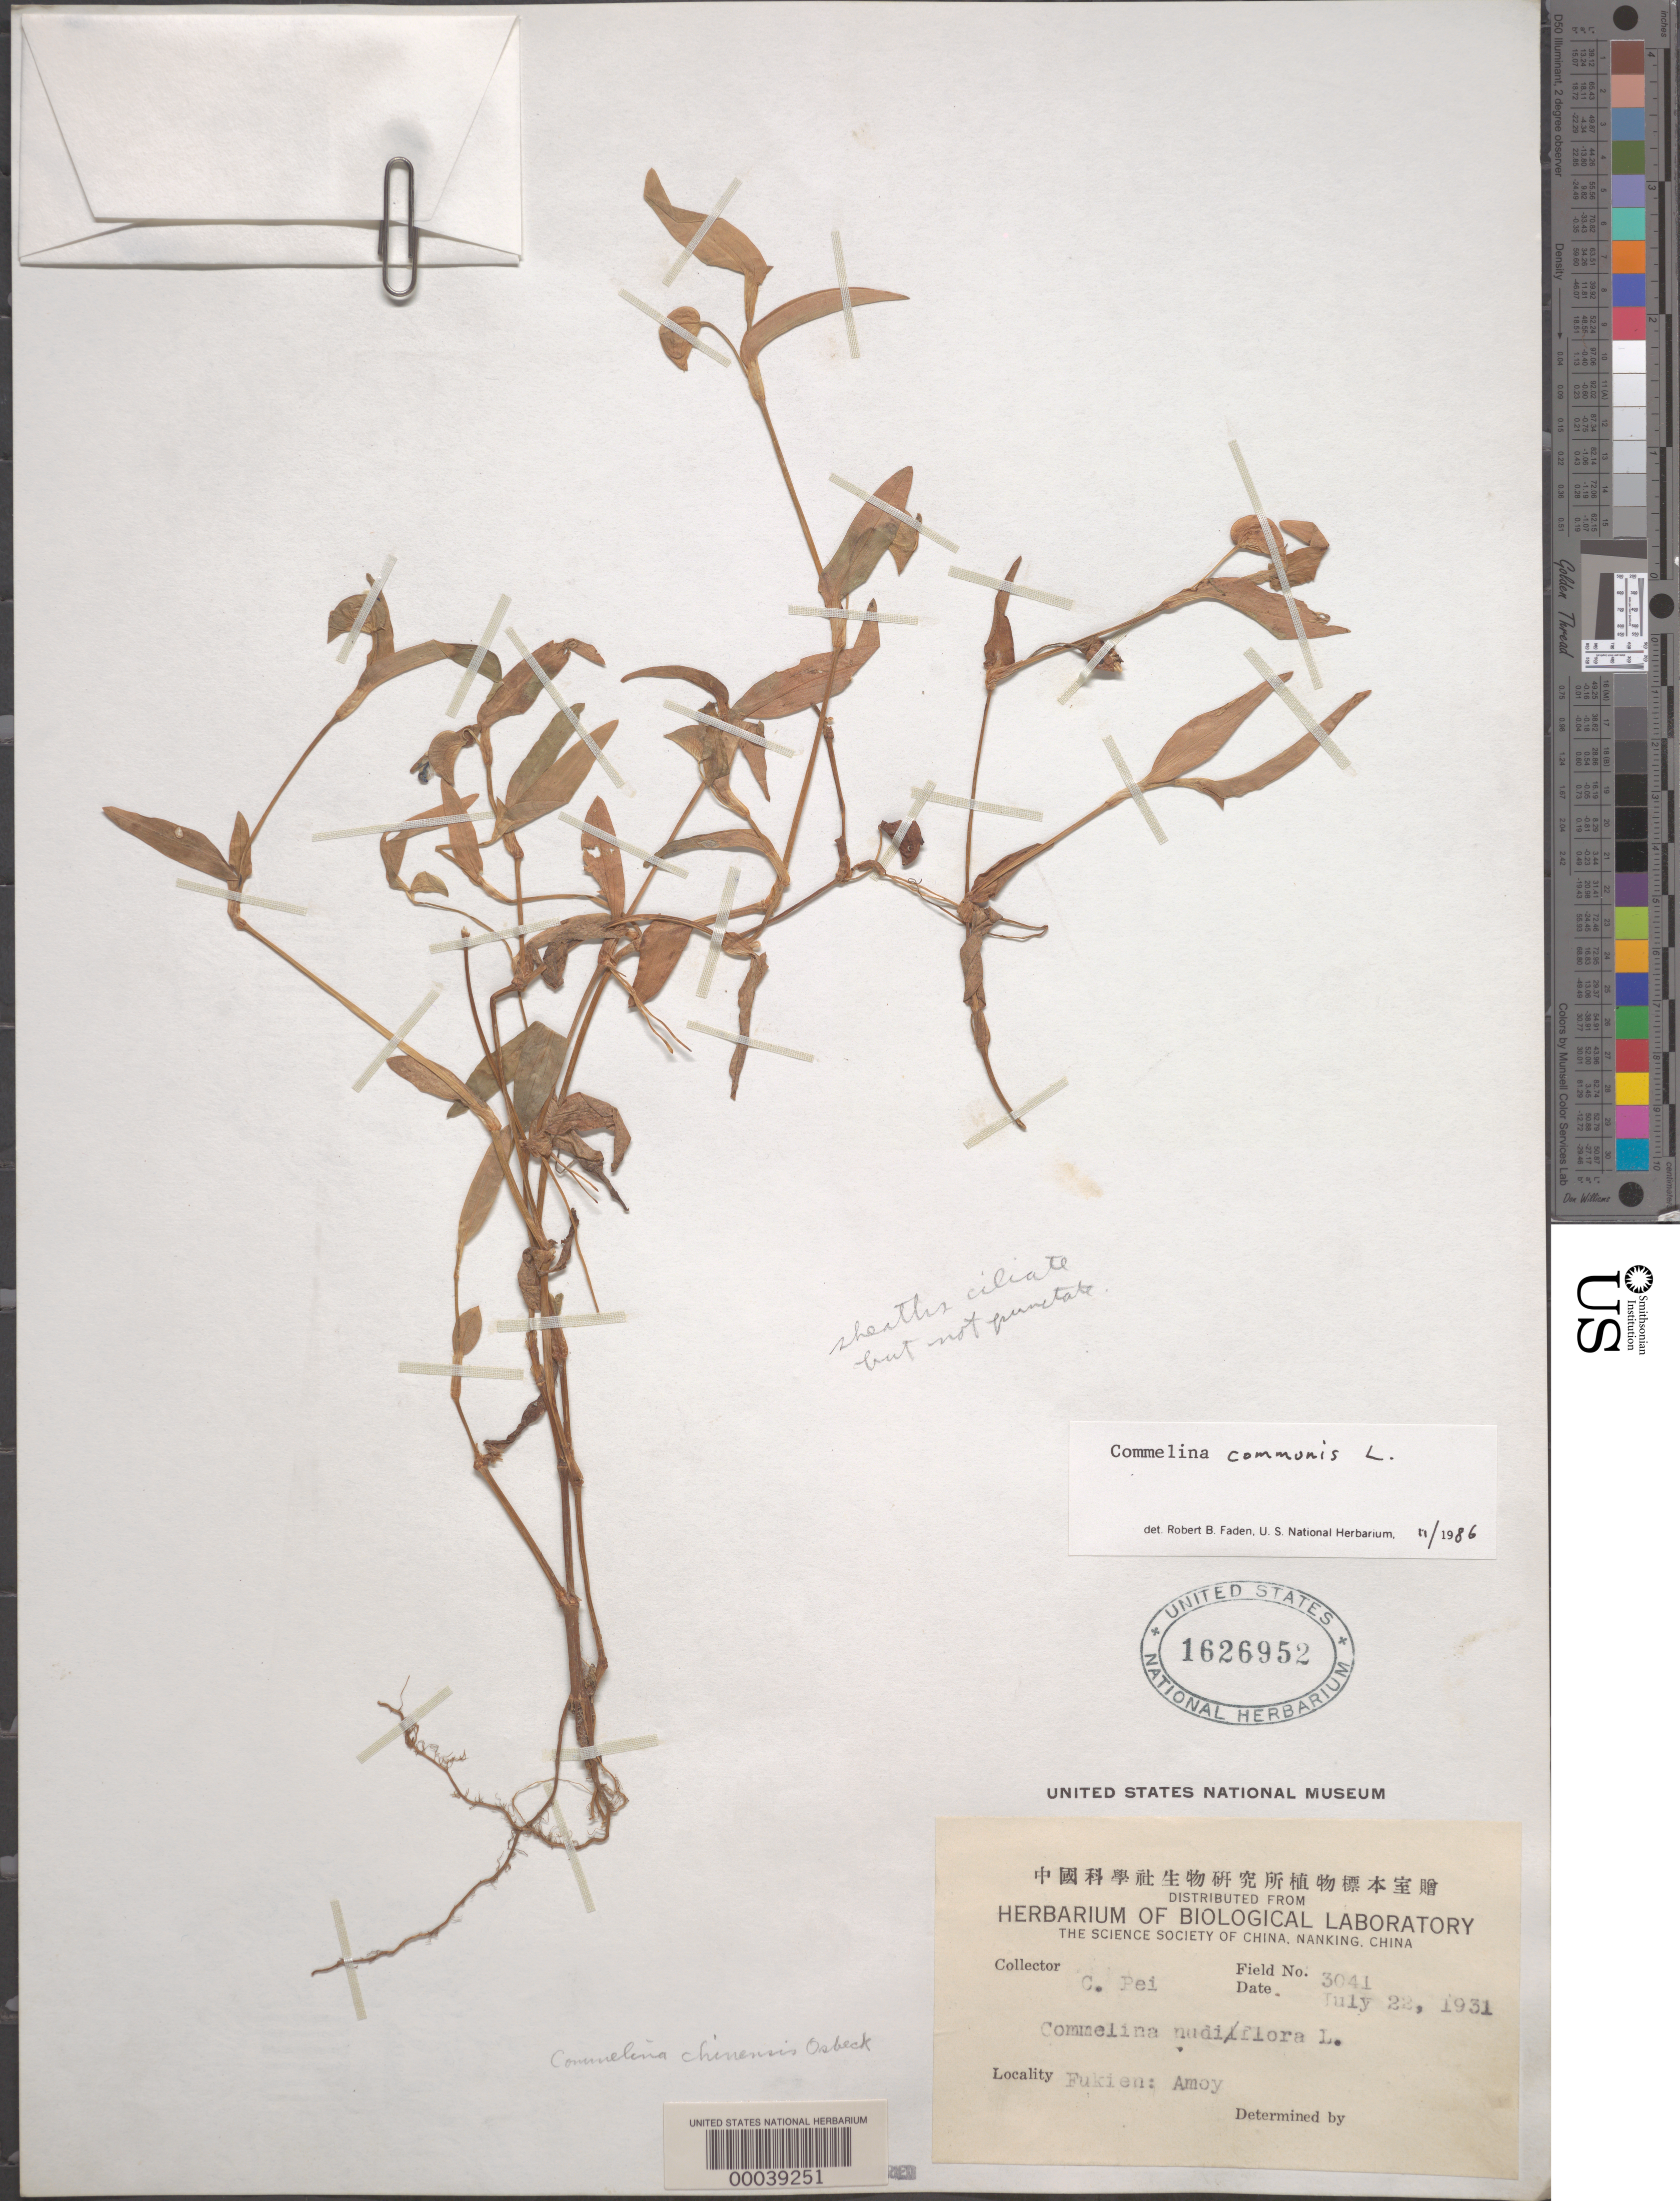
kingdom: Plantae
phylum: Tracheophyta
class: Liliopsida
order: Commelinales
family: Commelinaceae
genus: Commelina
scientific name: Commelina communis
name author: L.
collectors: C. Pei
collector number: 3041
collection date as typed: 22 Jul 1931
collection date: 1931-07-22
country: China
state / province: Fujian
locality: Amoy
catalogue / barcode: US 1626952